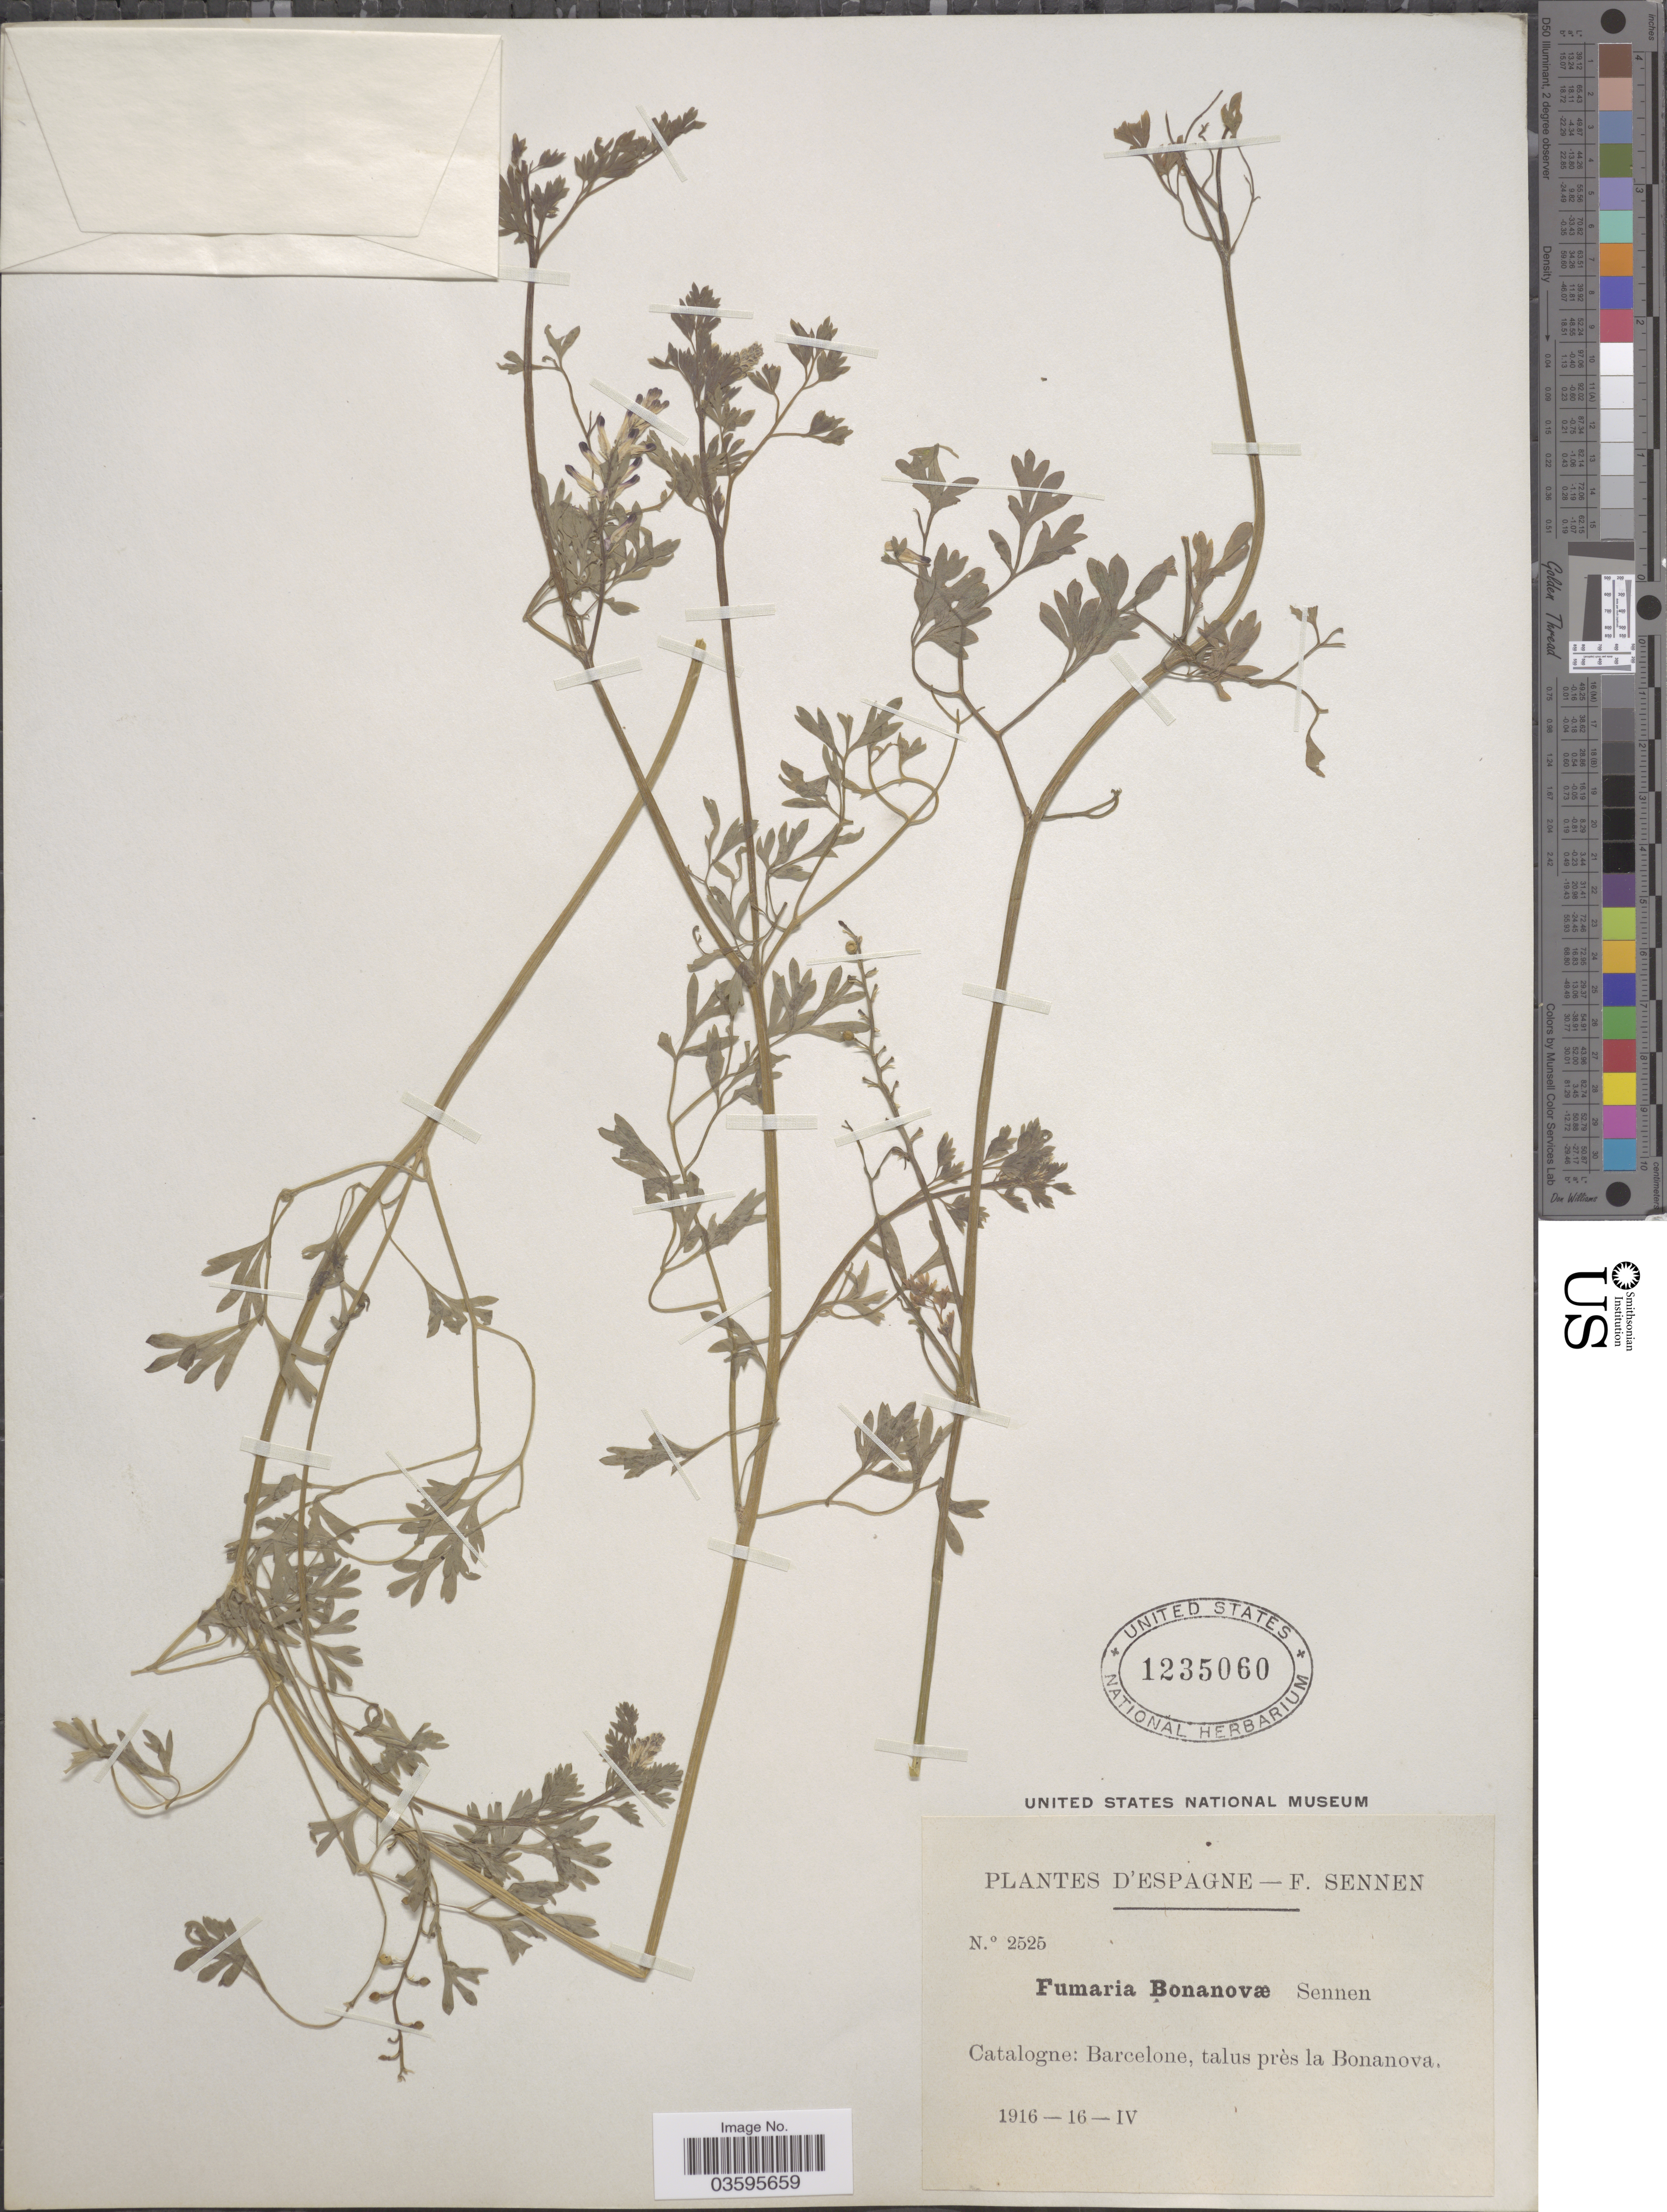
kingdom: Plantae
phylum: Tracheophyta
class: Magnoliopsida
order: Ranunculales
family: Papaveraceae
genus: Fumaria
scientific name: Fumaria bonanovae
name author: Sennen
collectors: E. Sennen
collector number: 2525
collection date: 1916-04-16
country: Spain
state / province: Catalunya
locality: Espagne. Catalogne: Barcelone, talus près la Bonanova.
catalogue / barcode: US 1235060